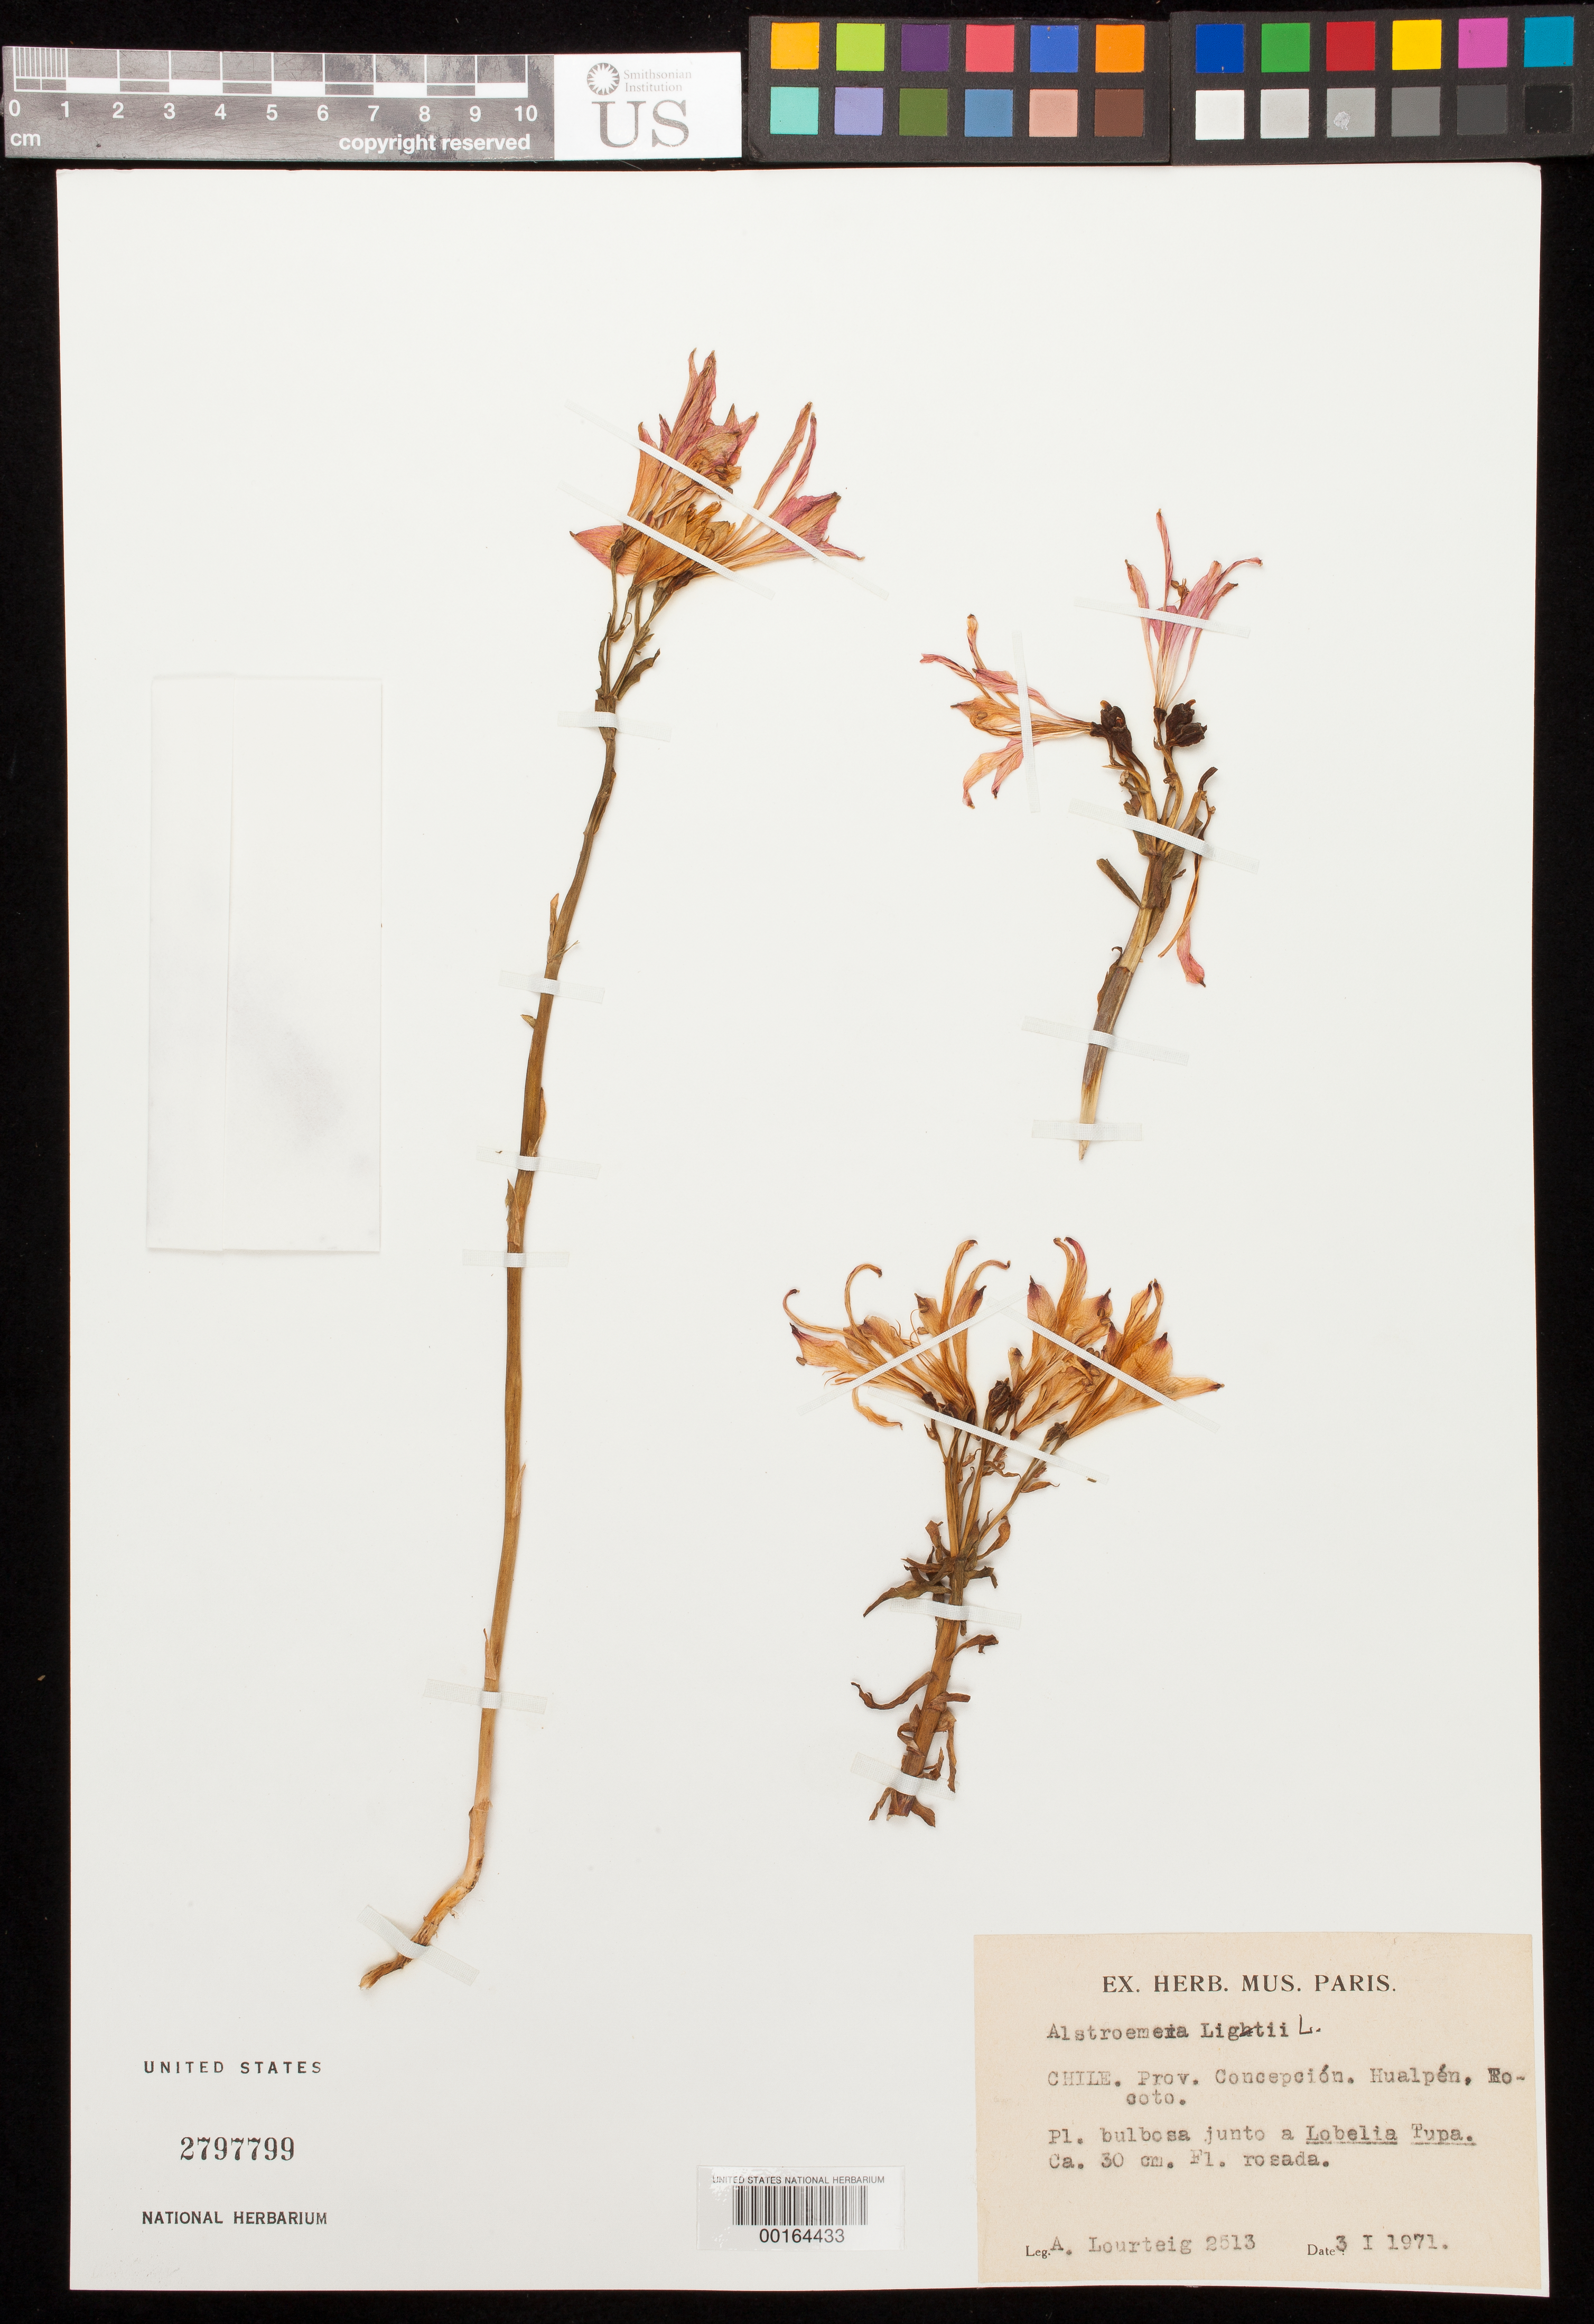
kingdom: Plantae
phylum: Tracheophyta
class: Liliopsida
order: Liliales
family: Alstroemeriaceae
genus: Alstroemeria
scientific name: Alstroemeria ligtu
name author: L.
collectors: A. Lourteig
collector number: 2513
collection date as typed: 03 Jan 1971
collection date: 1971-01-03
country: Chile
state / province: Bio-Bío (VIII)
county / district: Concepción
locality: Hualpen, locoto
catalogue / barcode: US 2797799